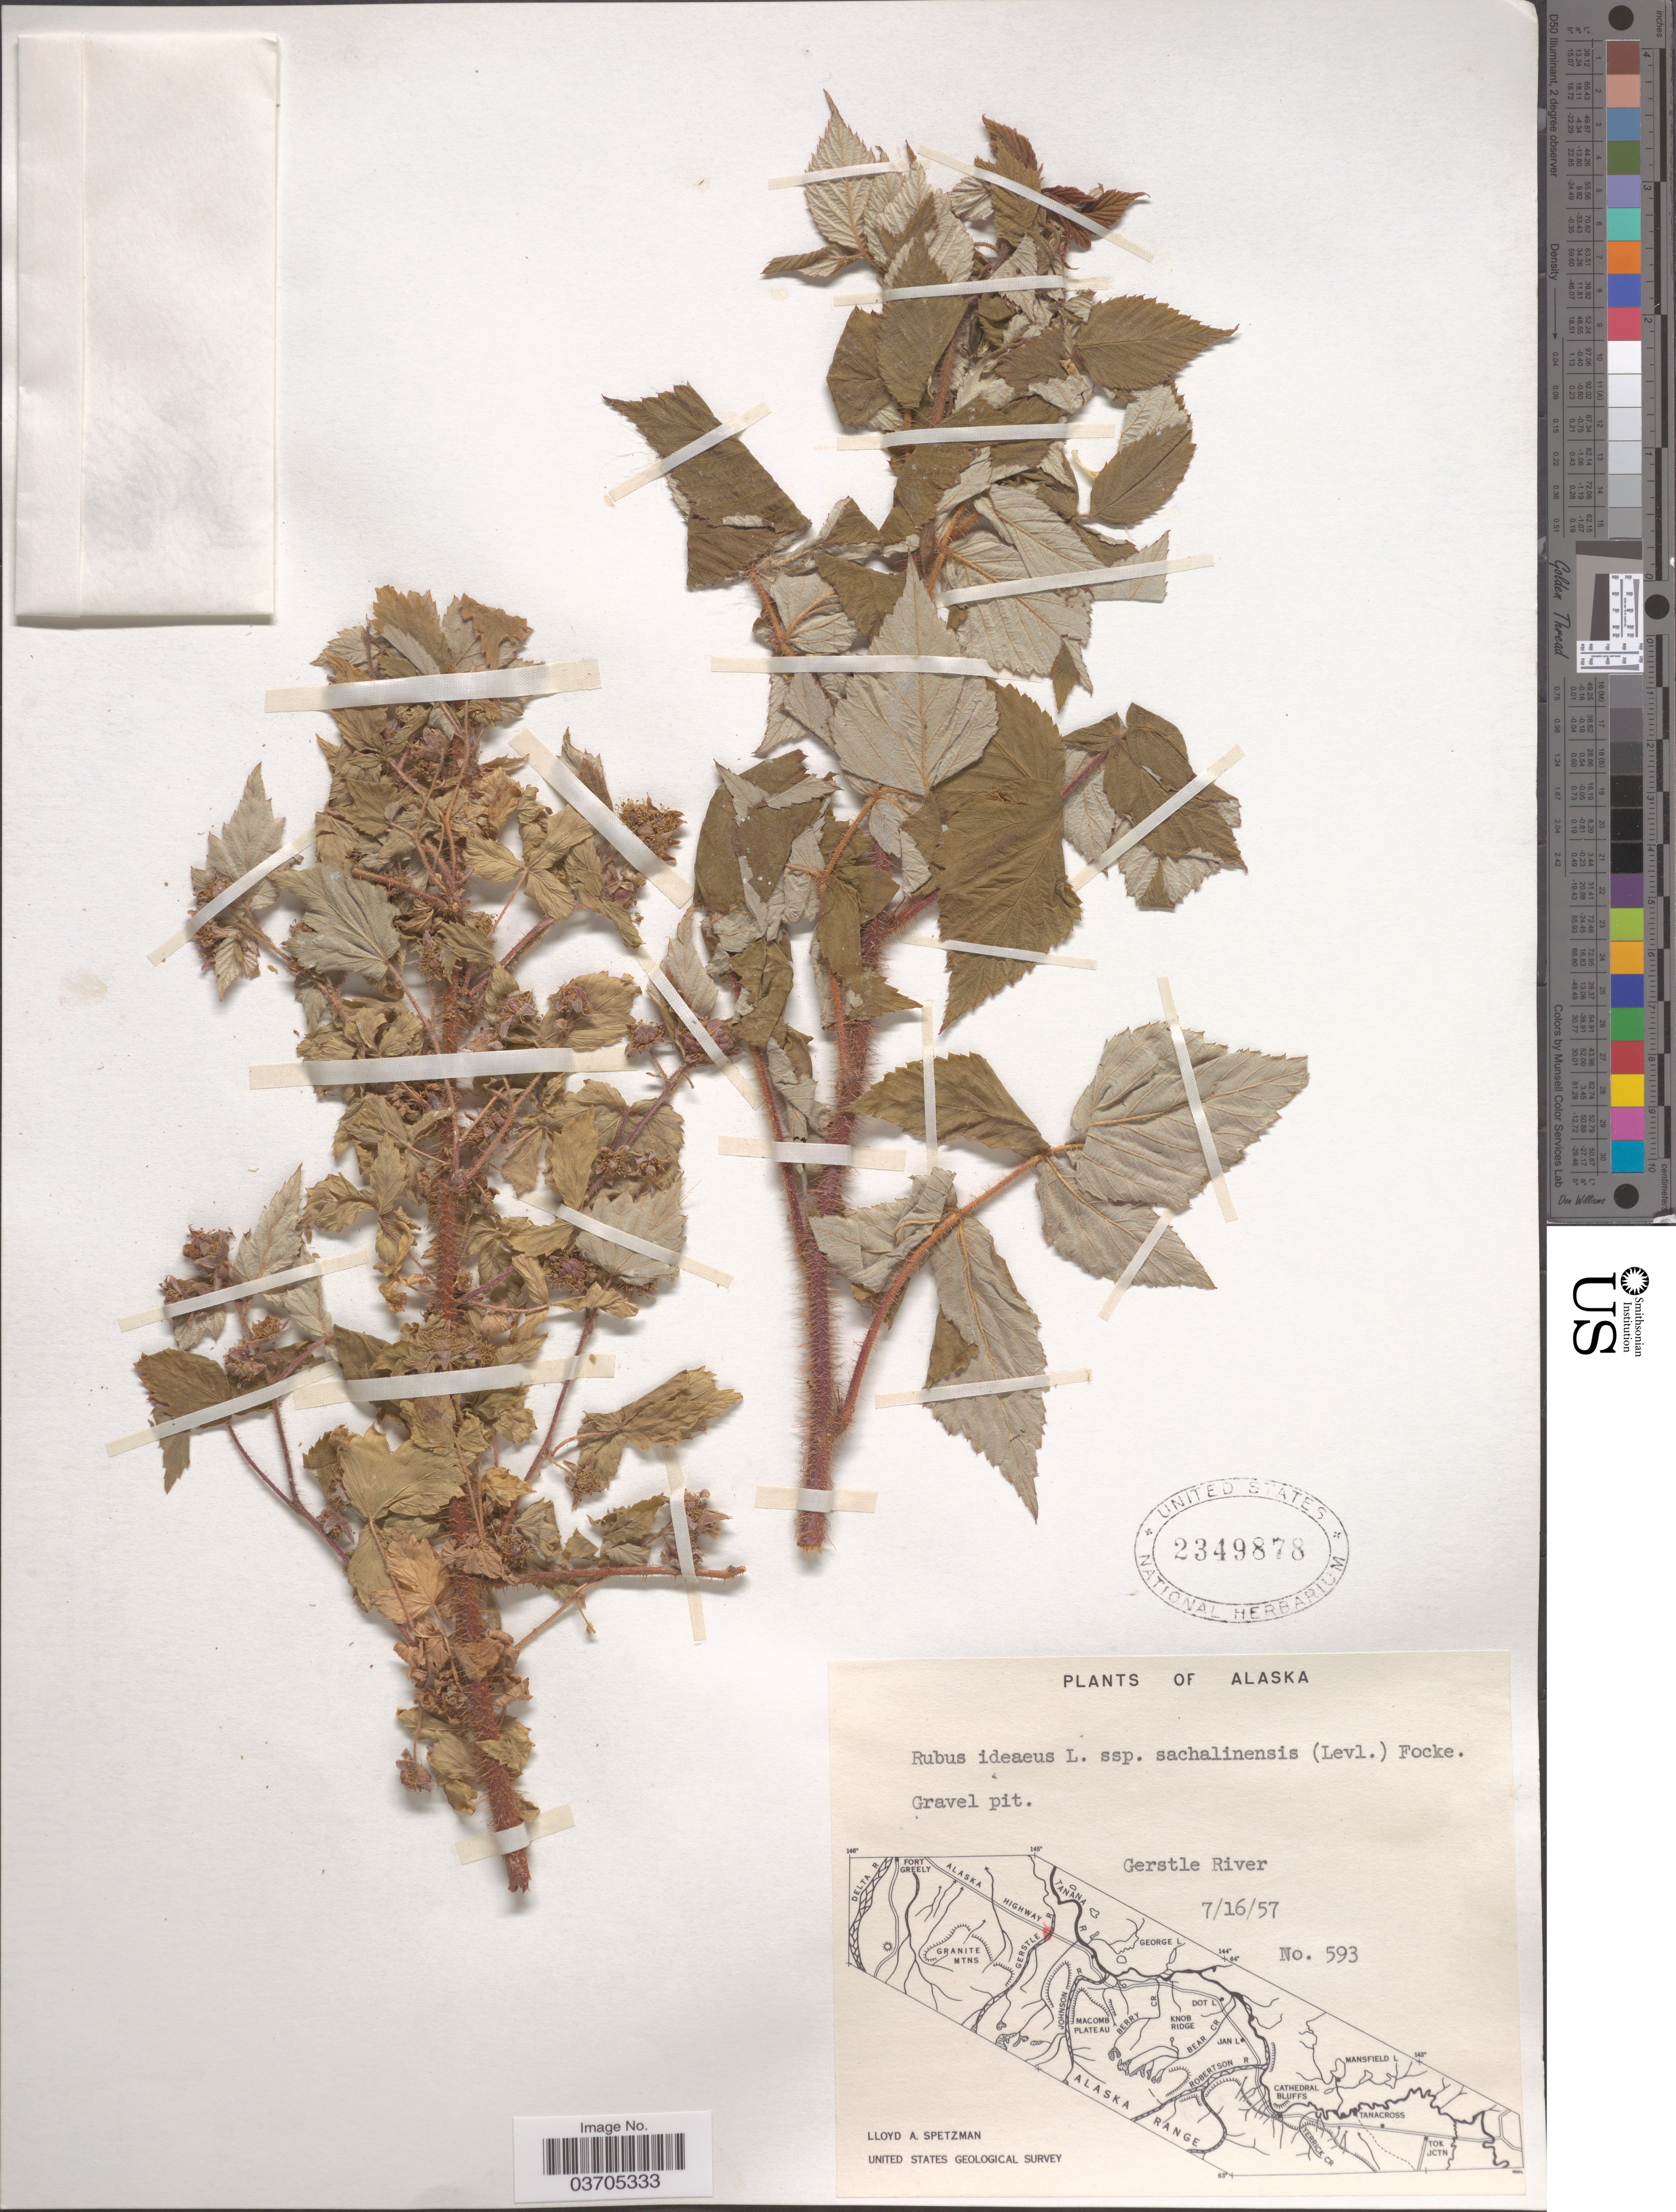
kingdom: Plantae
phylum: Tracheophyta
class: Magnoliopsida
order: Rosales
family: Rosaceae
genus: Rubus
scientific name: Rubus idaeus var. sachalinensis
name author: (H. Lév.) C.L. Hitchc.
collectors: L. Spetzman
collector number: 593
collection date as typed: Transcribed d/m/y: 16/7/57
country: United States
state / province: Alaska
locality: Gravel pit. Gerstle River.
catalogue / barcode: US 2349878